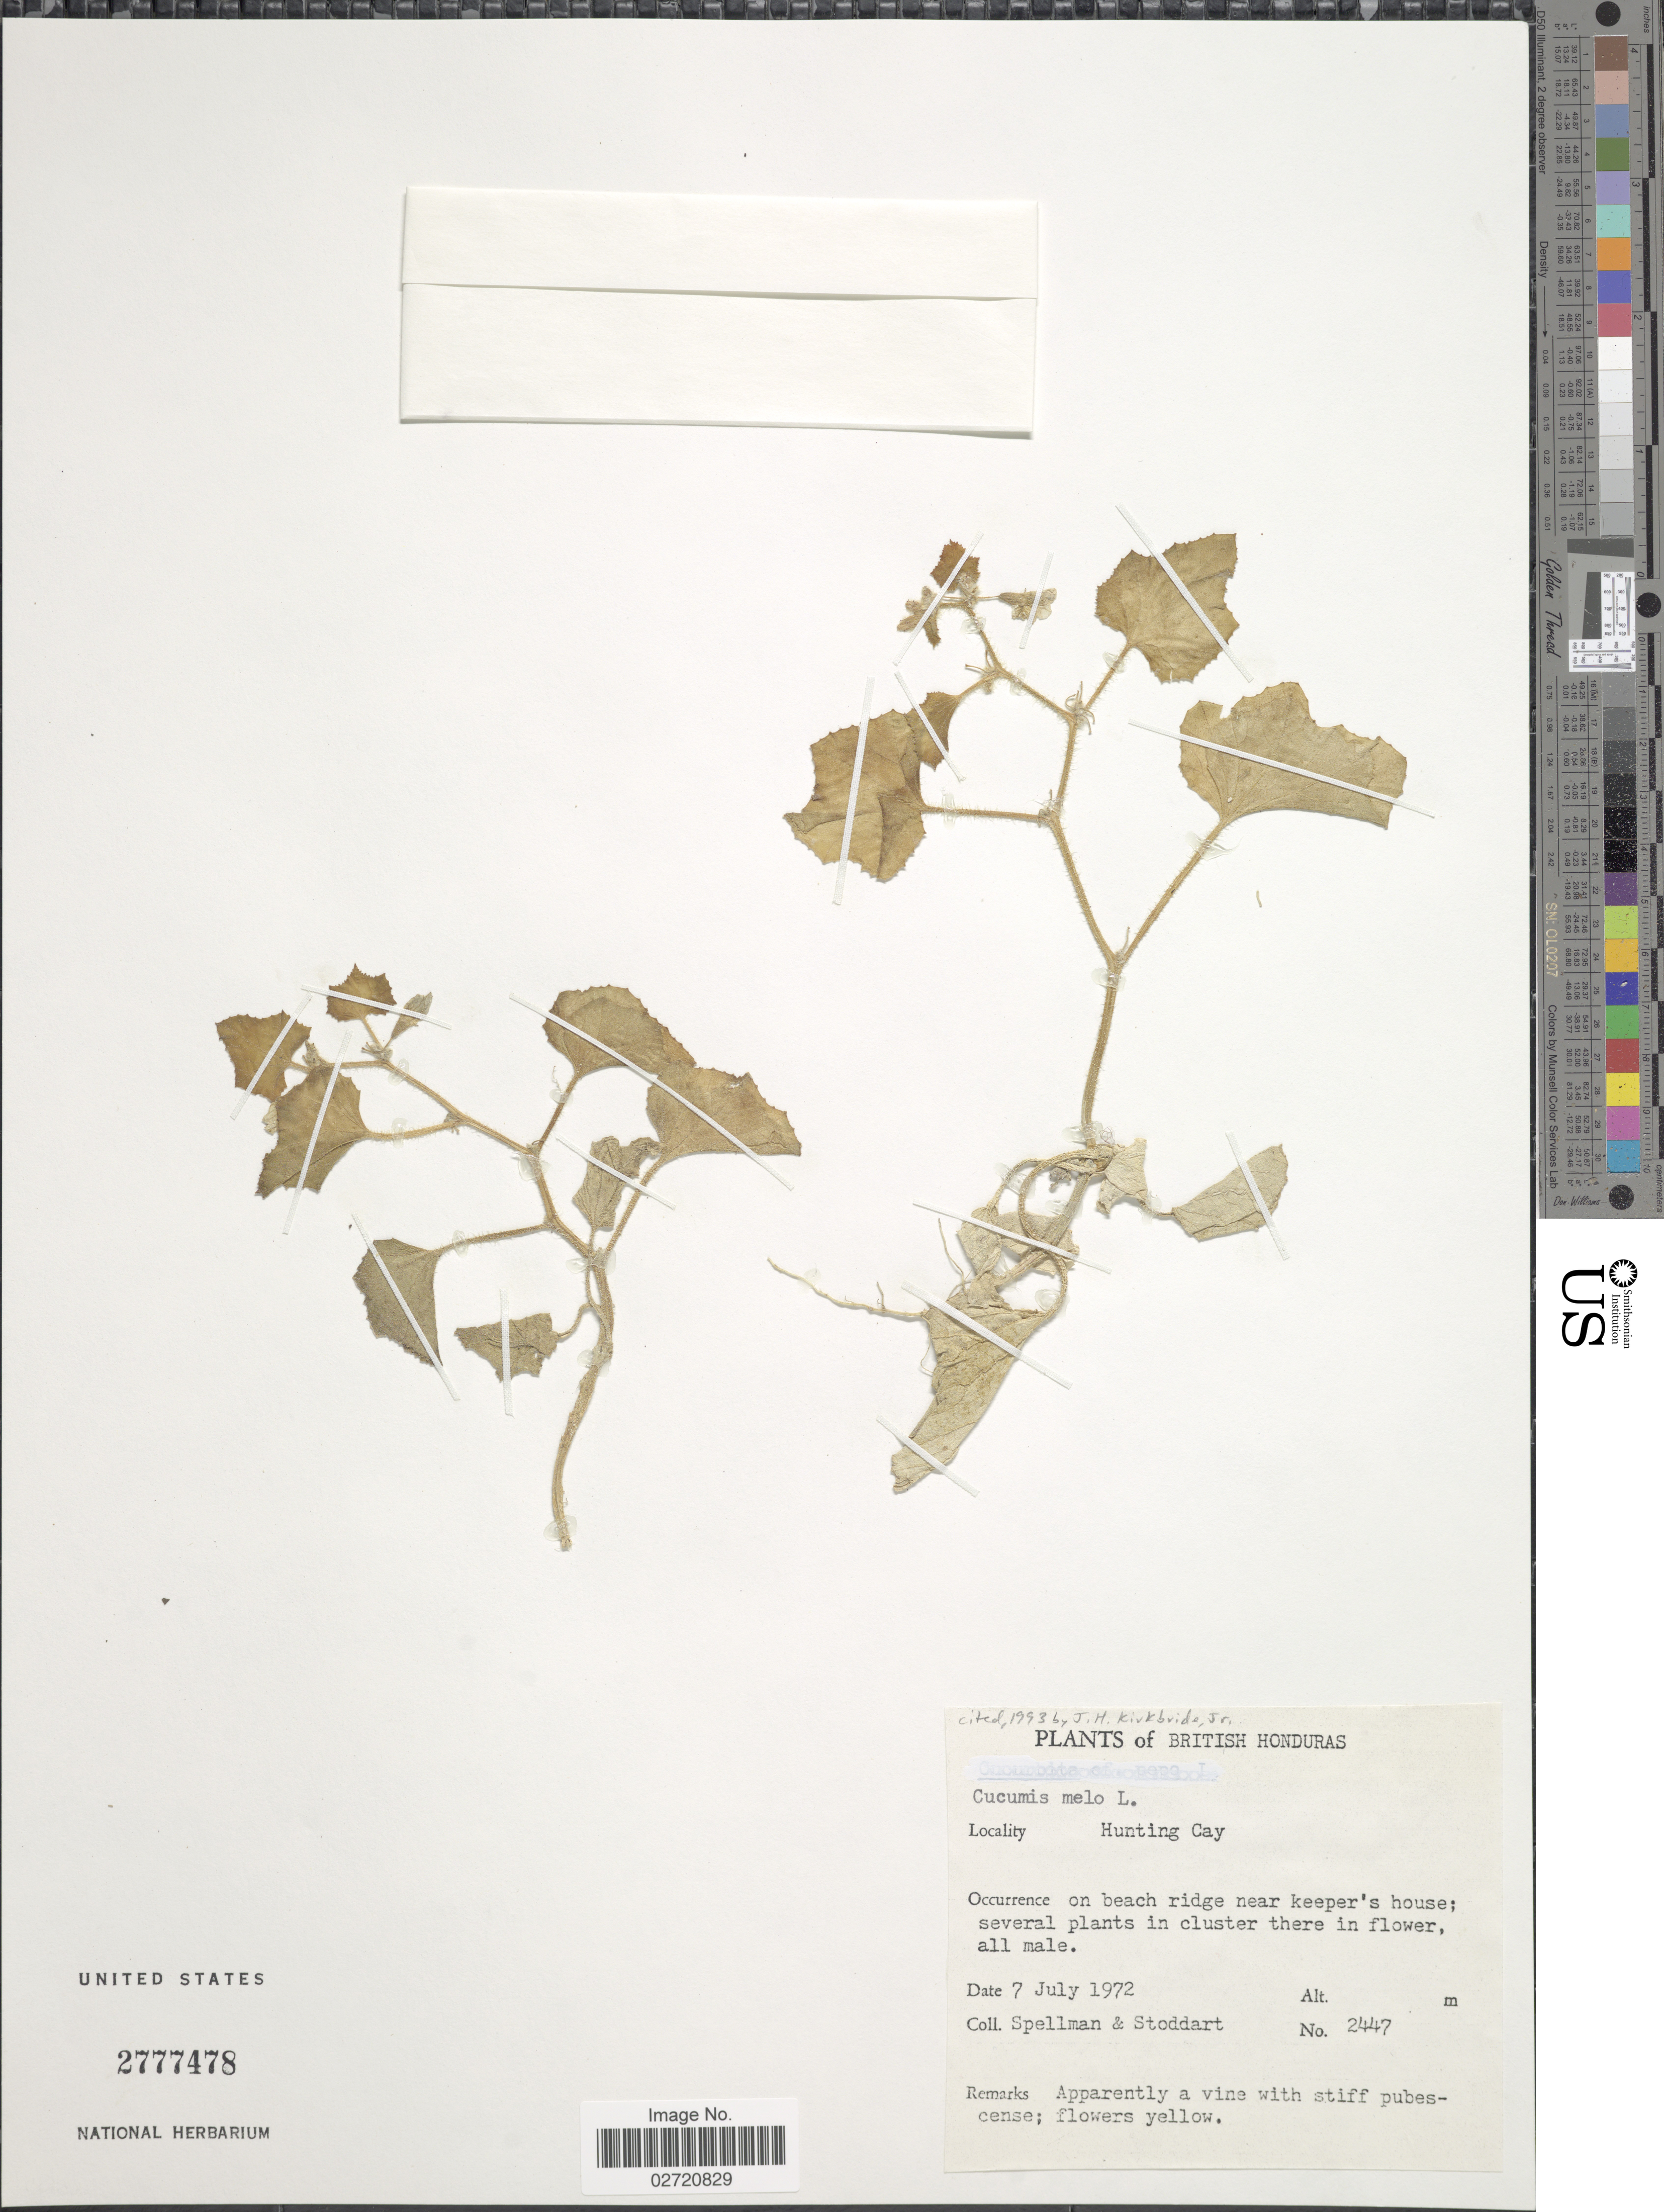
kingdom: Plantae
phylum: Tracheophyta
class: Magnoliopsida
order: Cucurbitales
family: Cucurbitaceae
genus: Cucumis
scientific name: Cucumis melo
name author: L.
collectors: Spellman, -- & -. Stoddart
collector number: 2447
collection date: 1972-07-07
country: Belize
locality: British Honduras. Hunting Cay.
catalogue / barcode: US 2777478